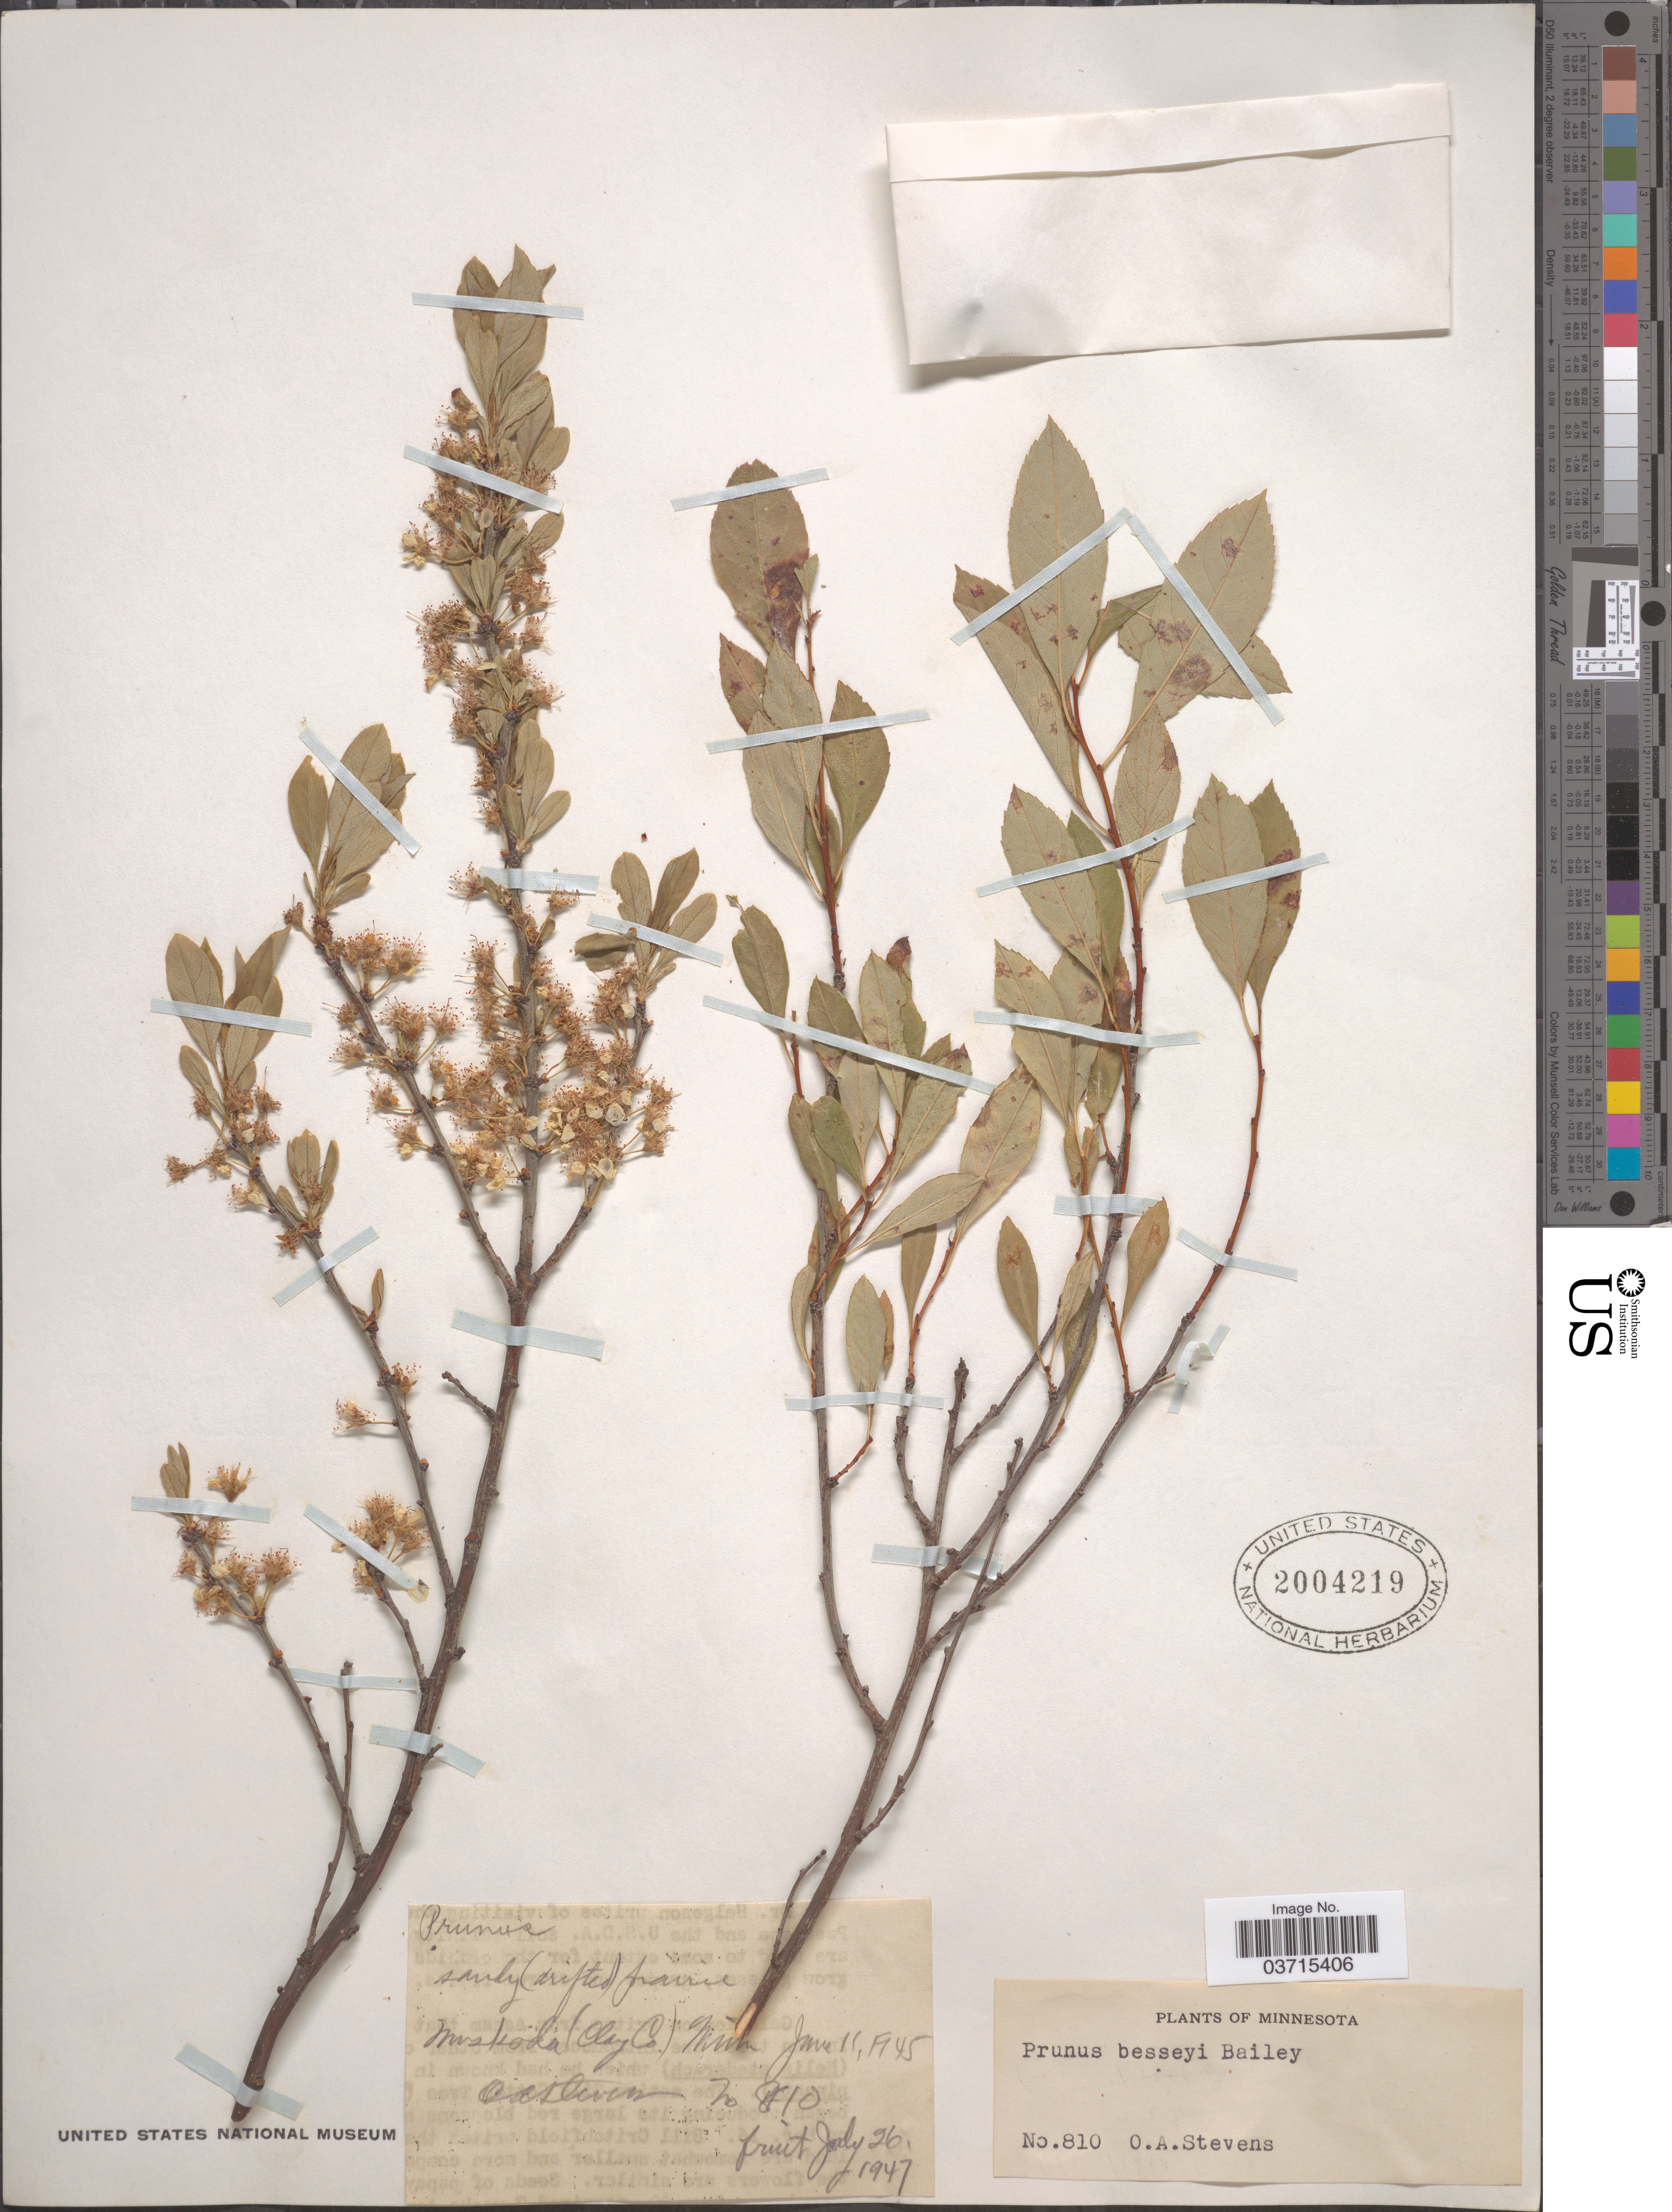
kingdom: Plantae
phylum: Tracheophyta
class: Magnoliopsida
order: Rosales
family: Rosaceae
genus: Prunus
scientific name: Prunus besseyi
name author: L.H. Bailey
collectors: O. A. Stevens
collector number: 810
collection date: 1945-06-11/1947-07-26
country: United States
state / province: Minnesota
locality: Muskoda (Clay Co.).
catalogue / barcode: US 2004219